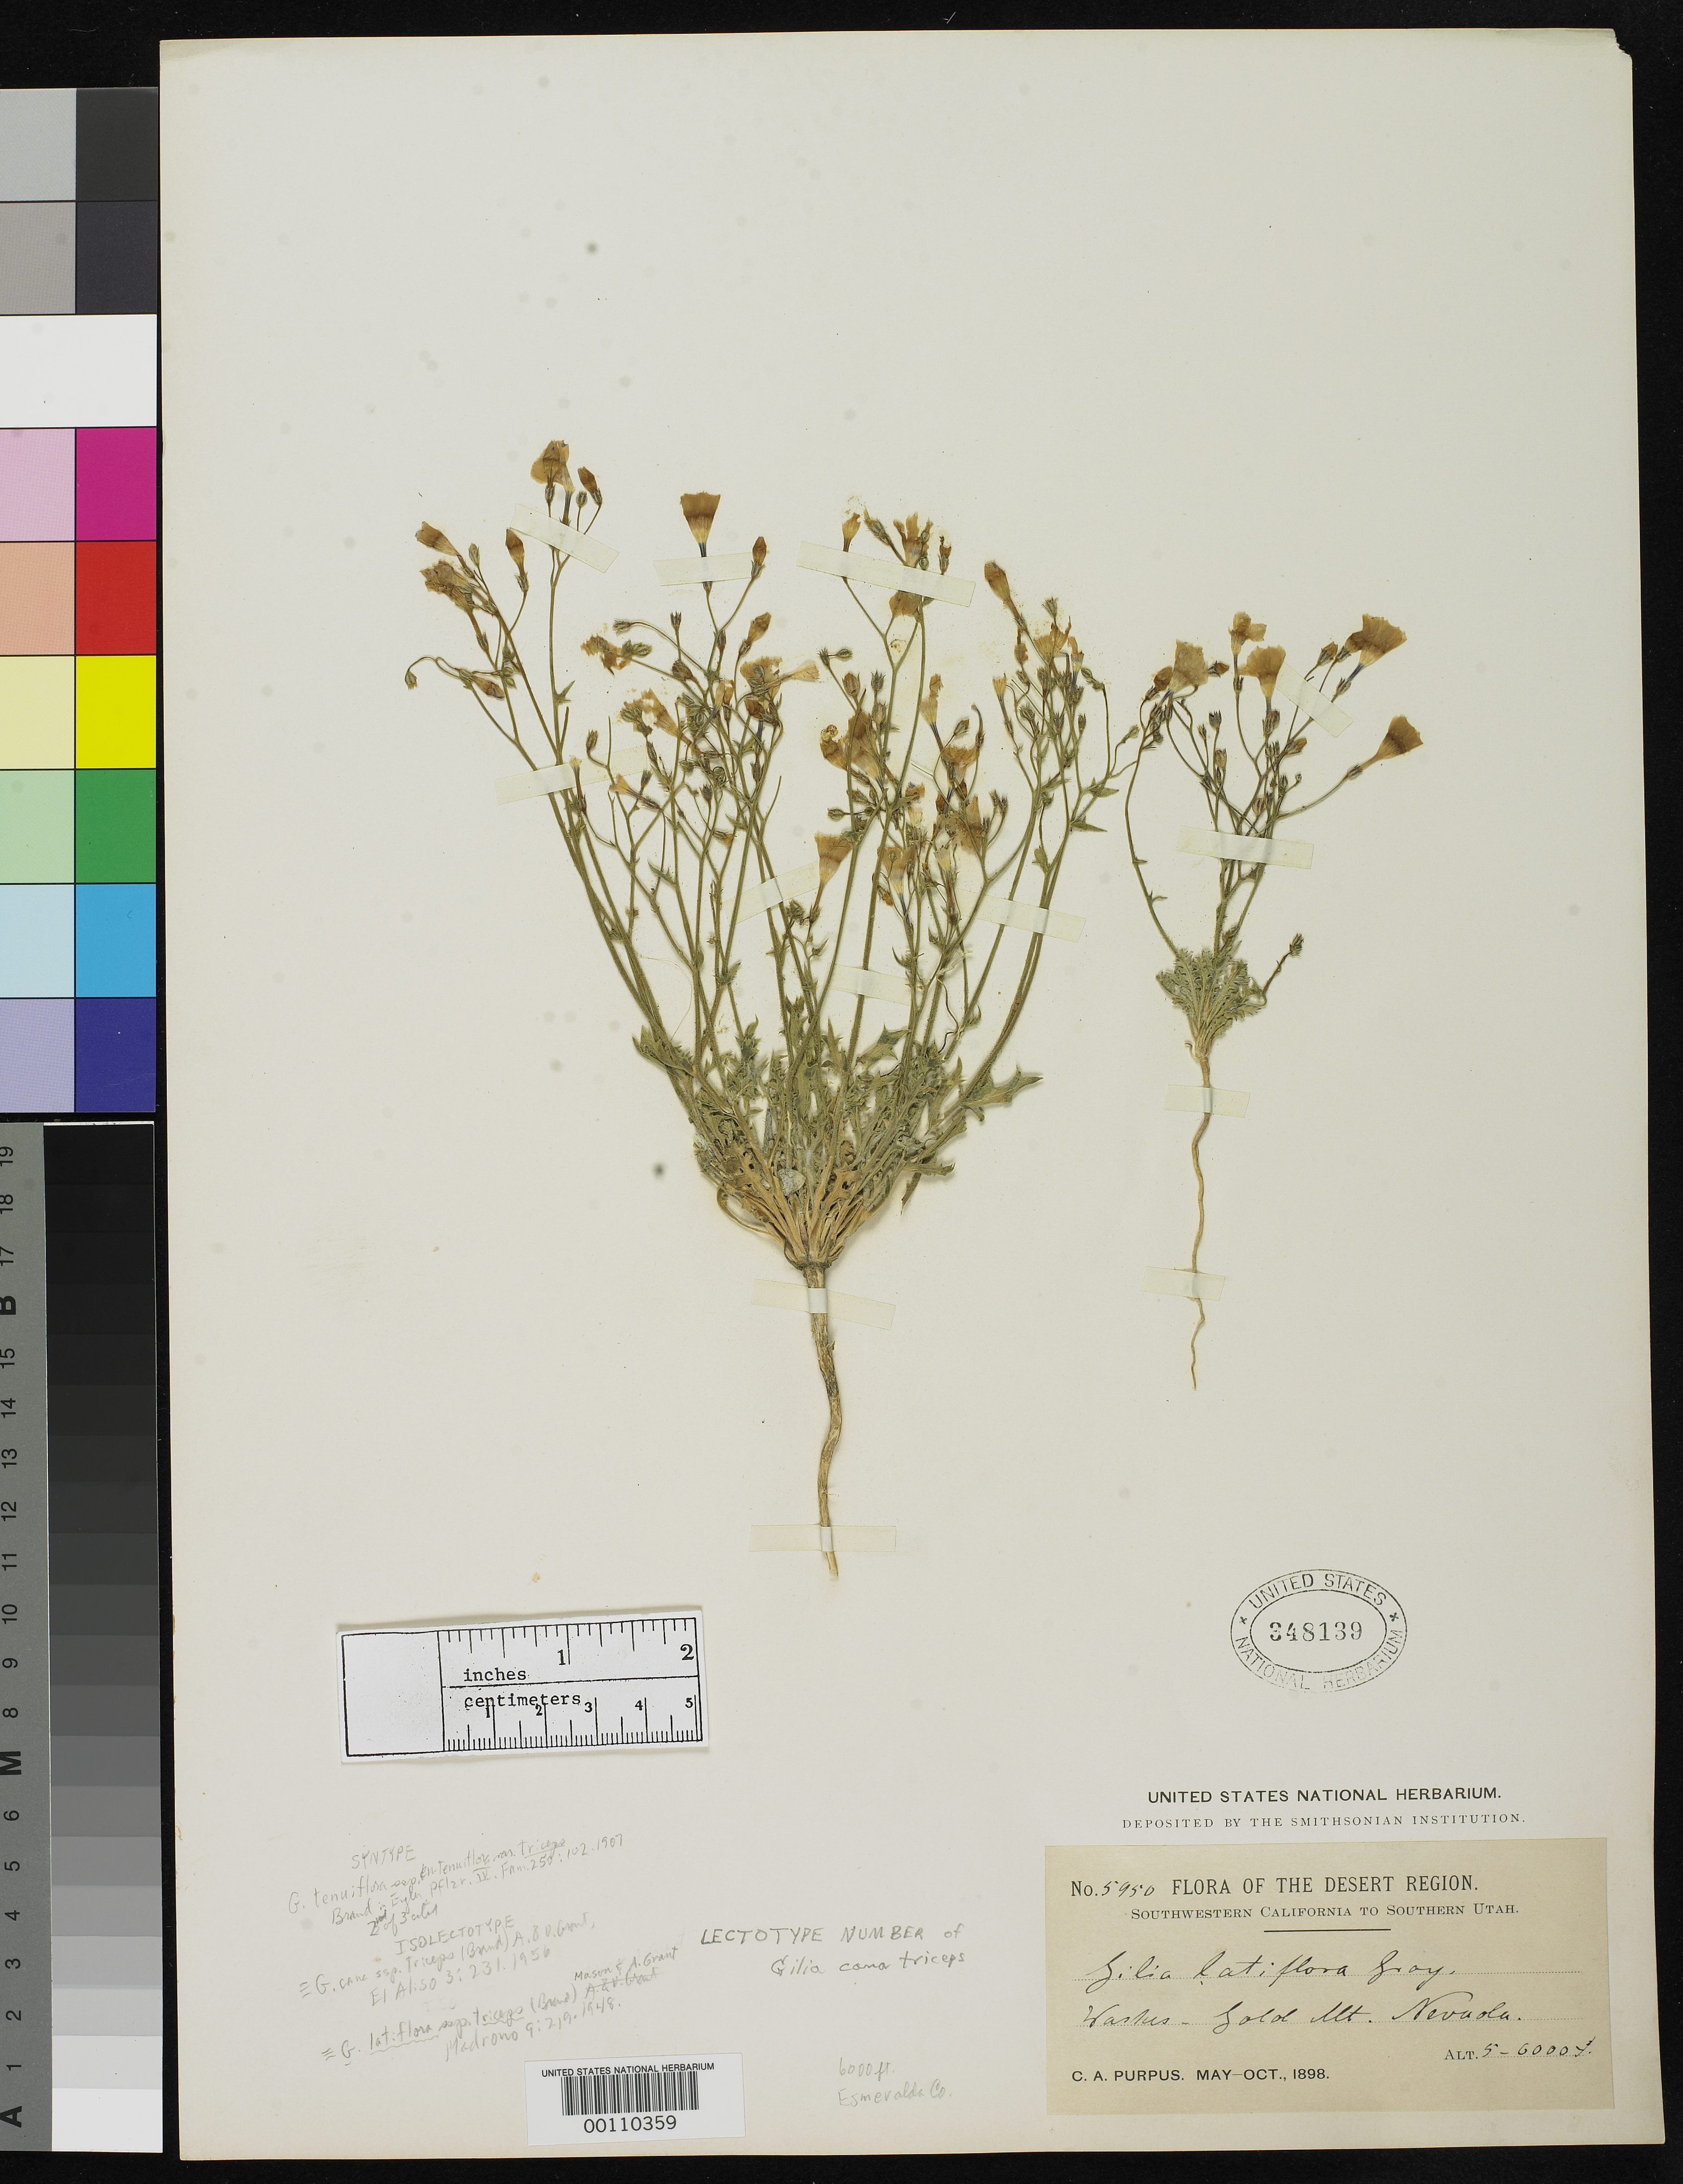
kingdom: Plantae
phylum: Tracheophyta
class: Magnoliopsida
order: Ericales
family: Polemoniaceae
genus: Gilia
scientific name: Gilia tenuiflora subsp. eu-tenuiflora var. triceps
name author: Brand in Engl.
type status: Isolectotype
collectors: C. A. Purpus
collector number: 5950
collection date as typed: May 1898 to -- Oct 1898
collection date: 1898-05/1898-10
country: United States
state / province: Nevada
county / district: Esmeralda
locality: Mt. Gold; alt. 5000-6000 ft.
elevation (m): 1524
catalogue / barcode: US 348139